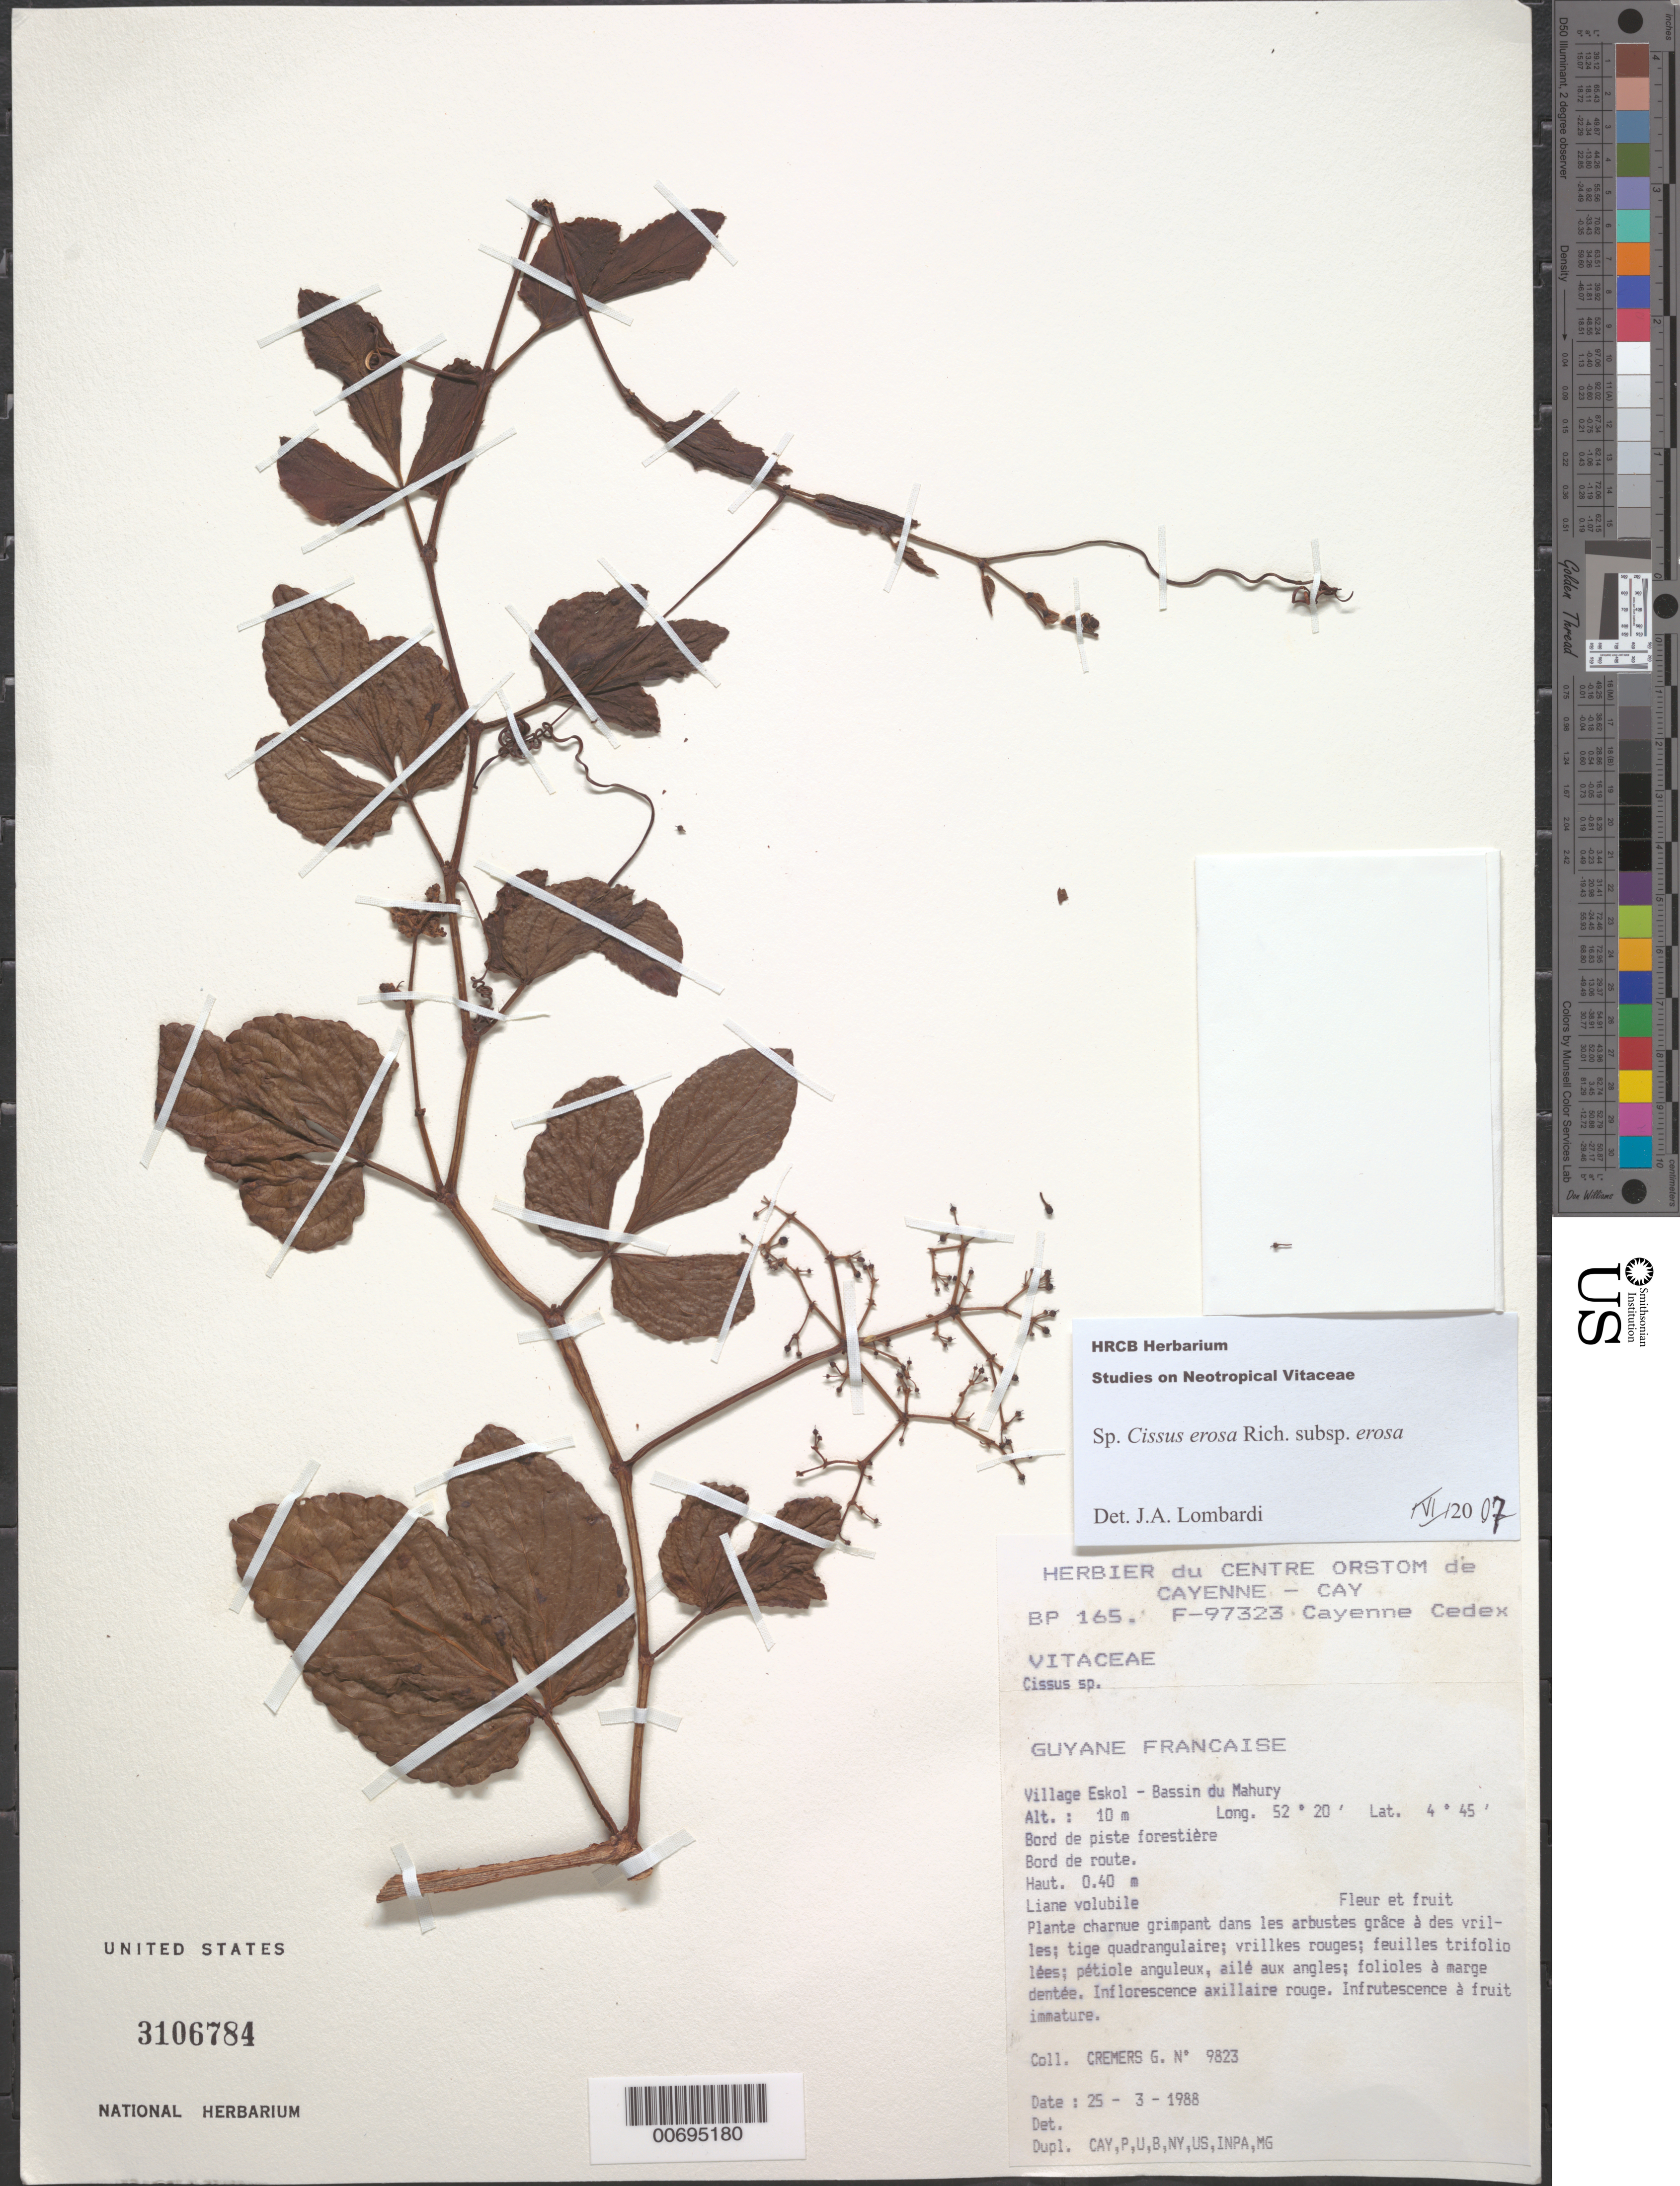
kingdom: Plantae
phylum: Tracheophyta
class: Magnoliopsida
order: Vitales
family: Vitaceae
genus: Cissus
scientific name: Cissus erosa subsp. erosa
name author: Rich.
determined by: Lombardi, Julio A.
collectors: G. Cremers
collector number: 9823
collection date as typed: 25-Mar-88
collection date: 1988-03-25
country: French Guiana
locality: Eskol Village - Bassin du Mahury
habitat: Forest trail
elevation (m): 10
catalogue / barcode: US 3106784